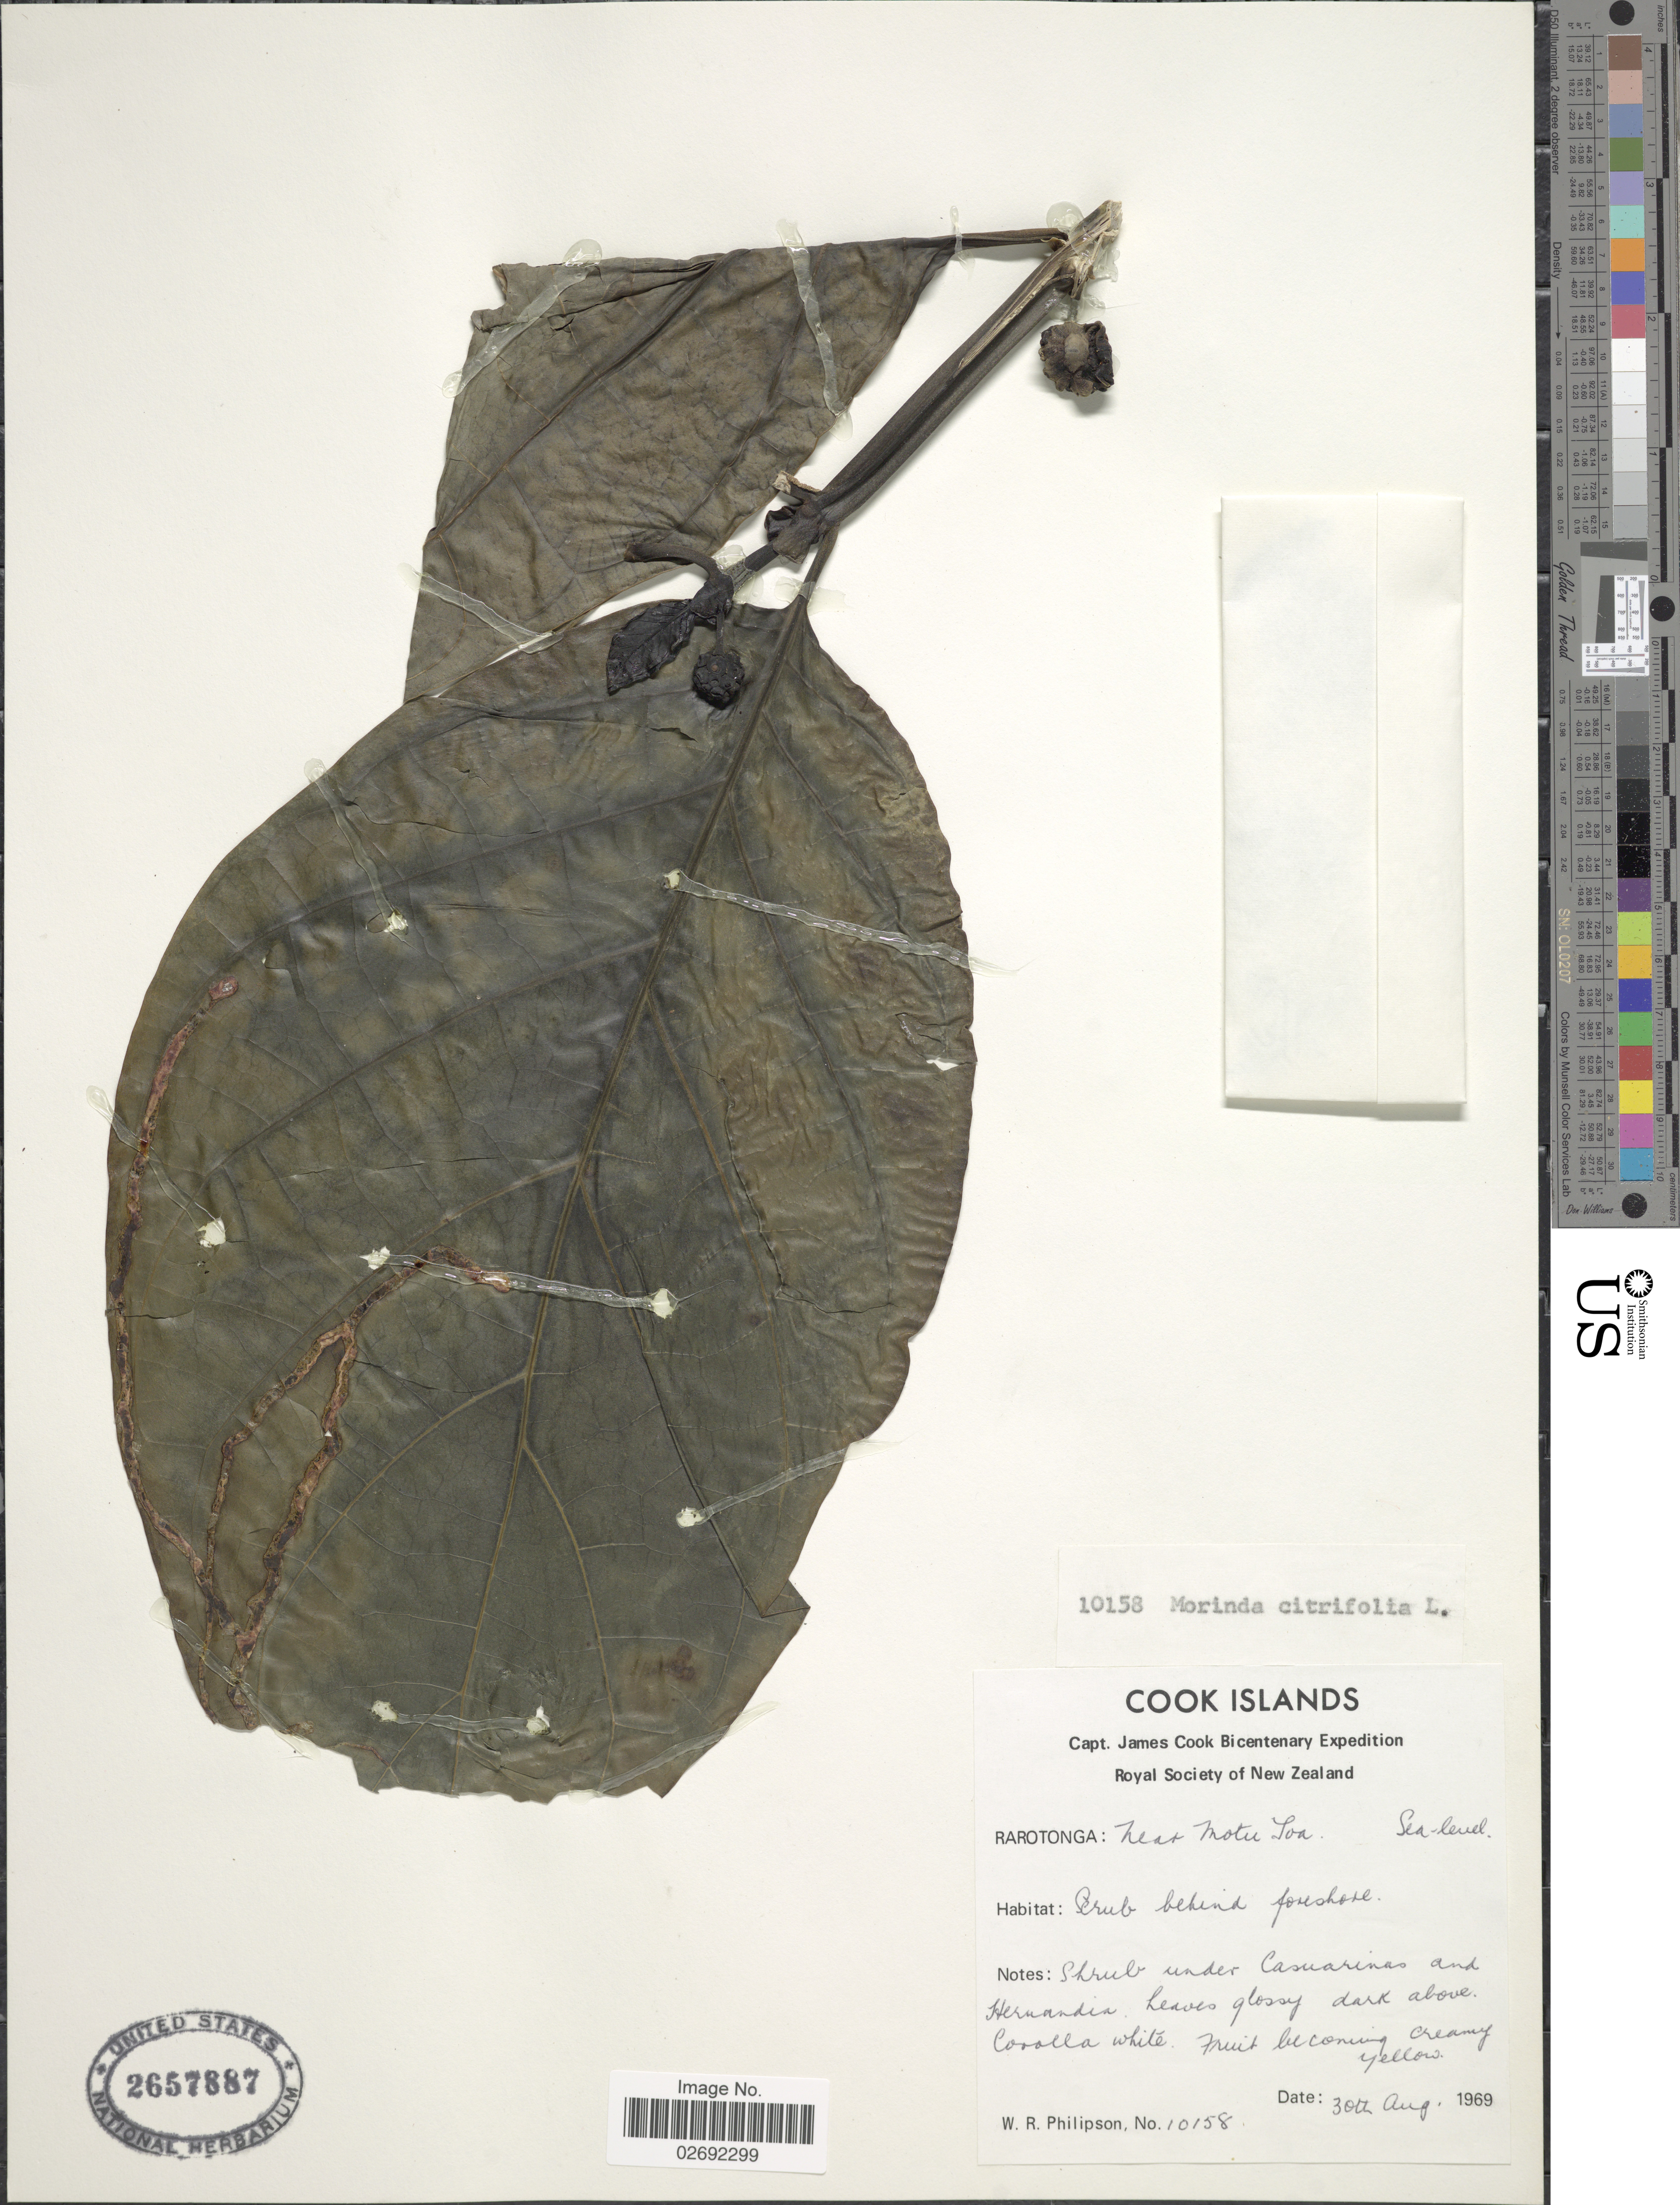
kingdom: Plantae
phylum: Tracheophyta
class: Magnoliopsida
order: Gentianales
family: Rubiaceae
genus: Morinda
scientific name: Morinda citrifolia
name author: L.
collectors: W. R. Philipson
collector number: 10158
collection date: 1969-08-30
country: Cook Islands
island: Rarotonga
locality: Rarotonga: Near Motu Loa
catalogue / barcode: US 2657887